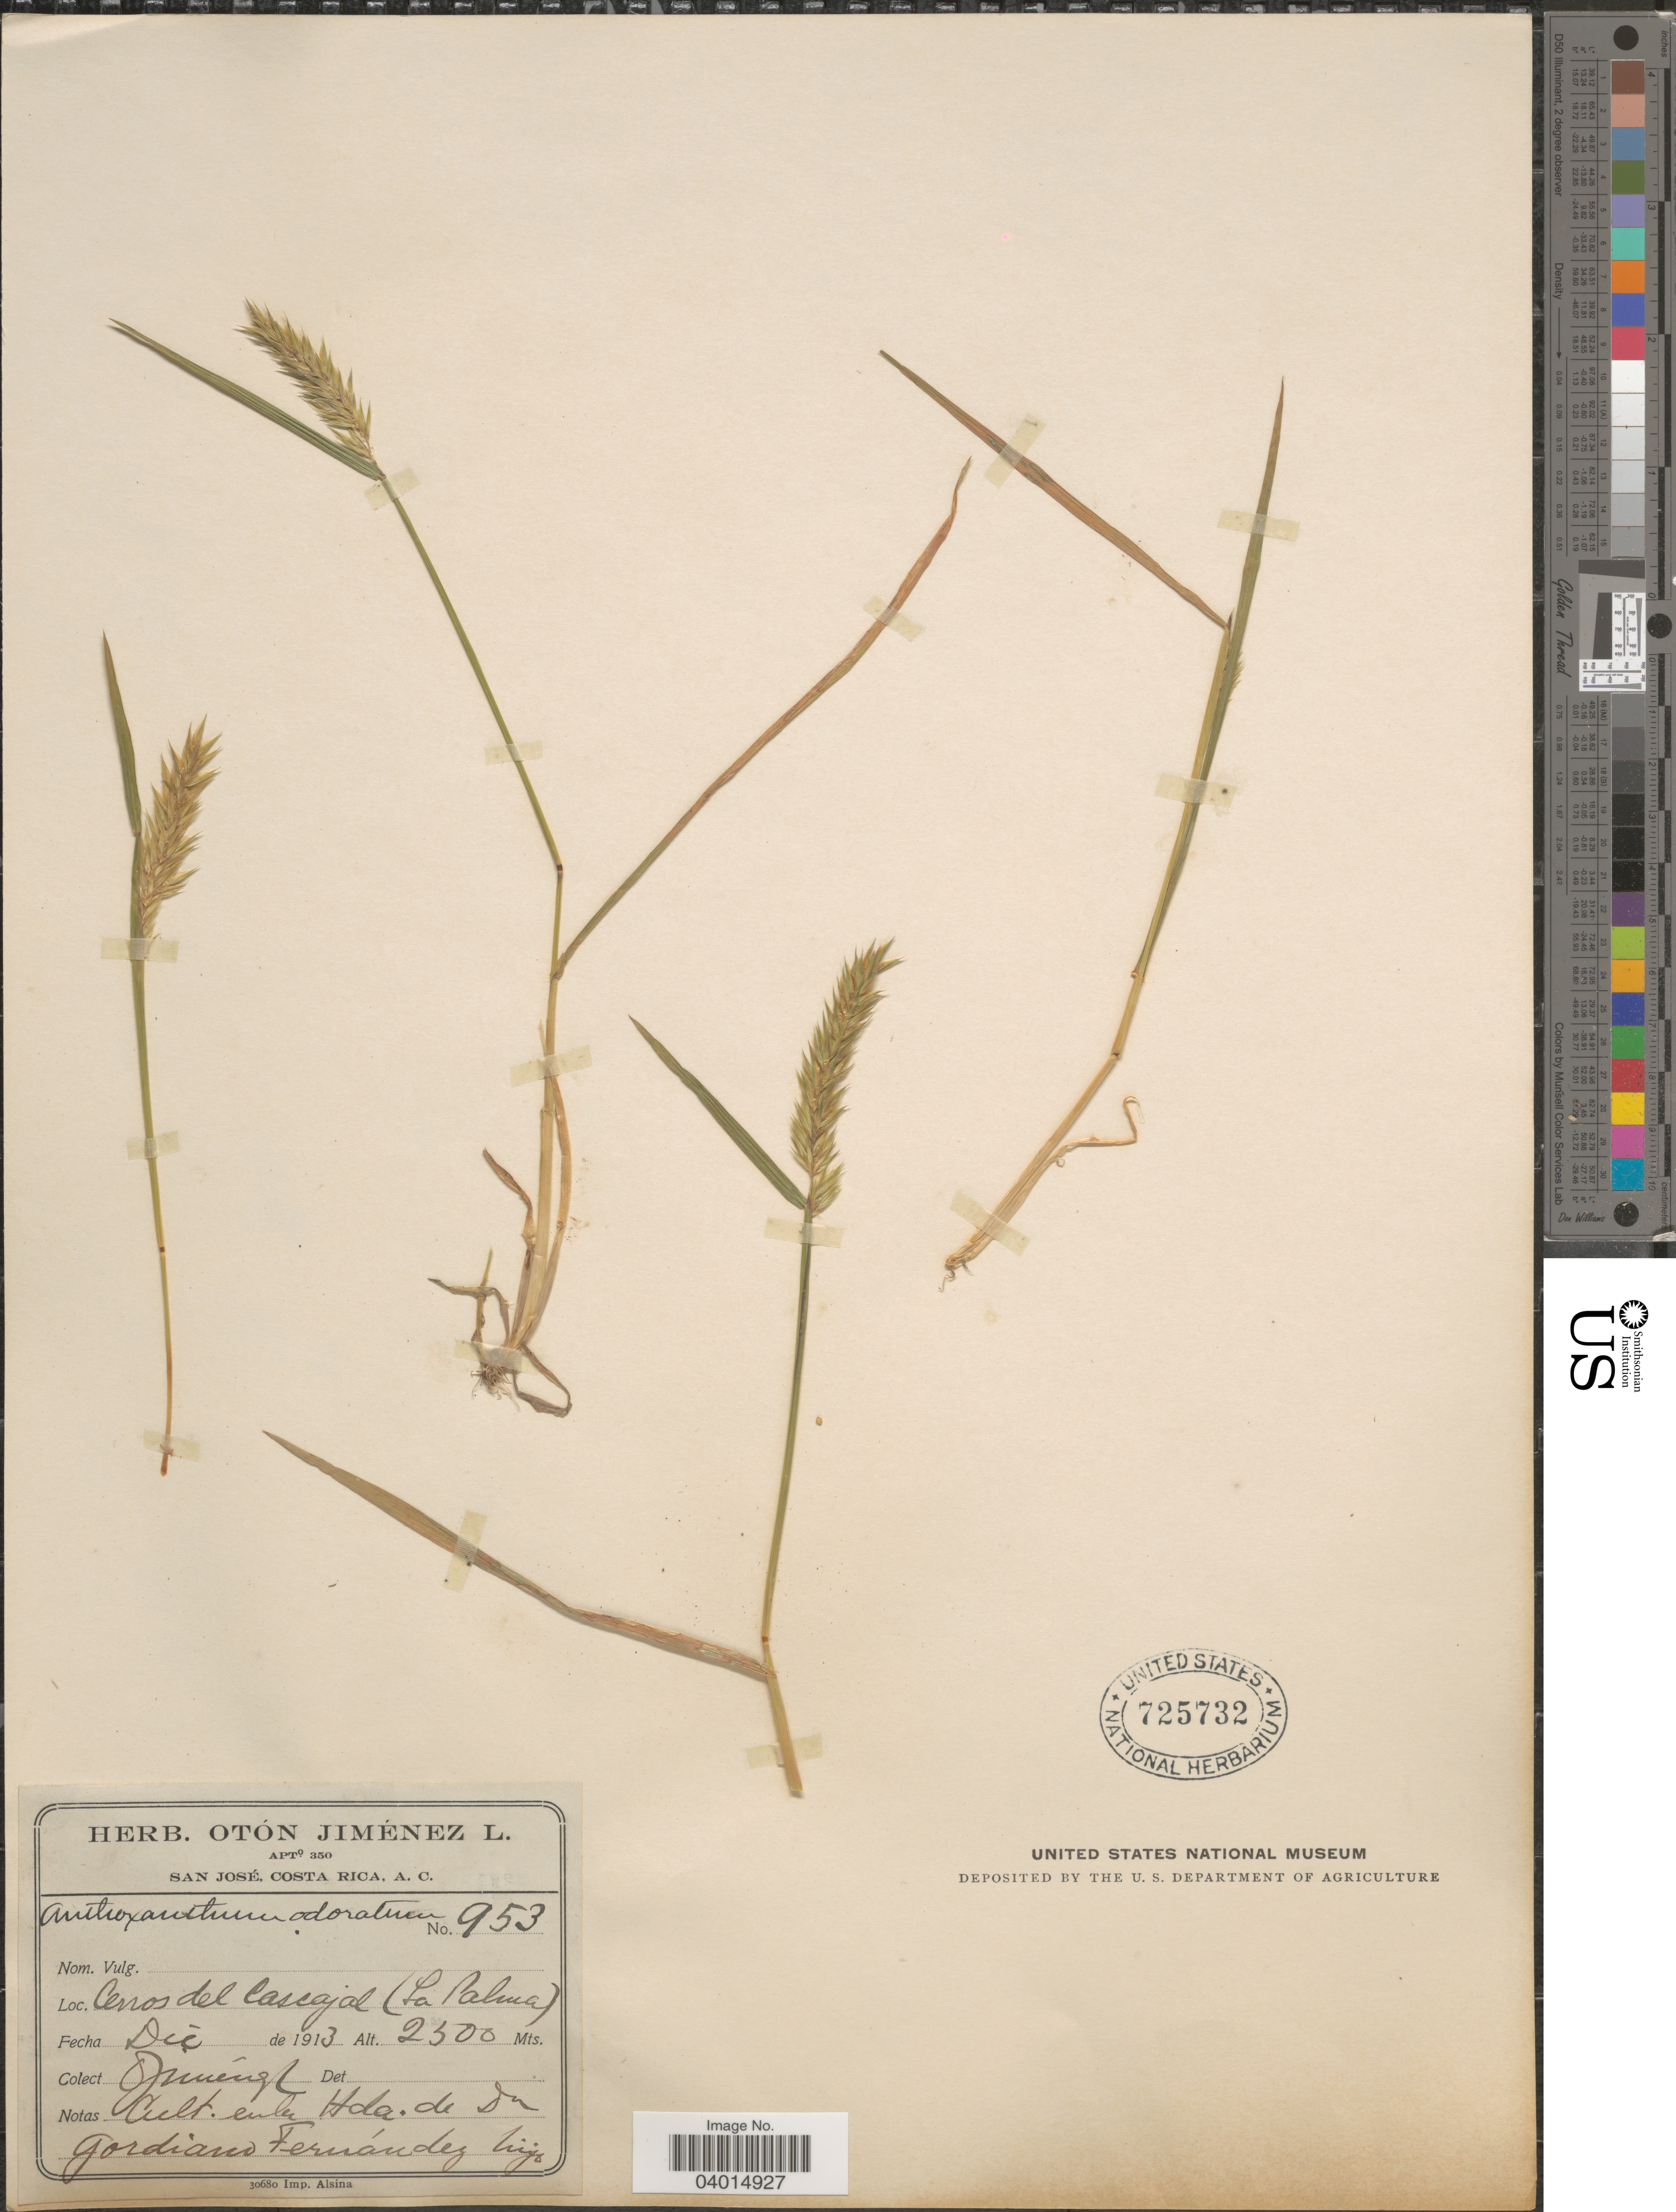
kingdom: Plantae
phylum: Tracheophyta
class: Liliopsida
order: Poales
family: Poaceae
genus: Anthoxanthum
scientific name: Anthoxanthum odoratum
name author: L.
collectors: O. Jiménez L.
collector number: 953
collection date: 1913-12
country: Costa Rica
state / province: San José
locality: Cerros del Cascajal (La Palma). Entre Hda. de Du Gordiano Fernández hijo.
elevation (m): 2500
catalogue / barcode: US 725732